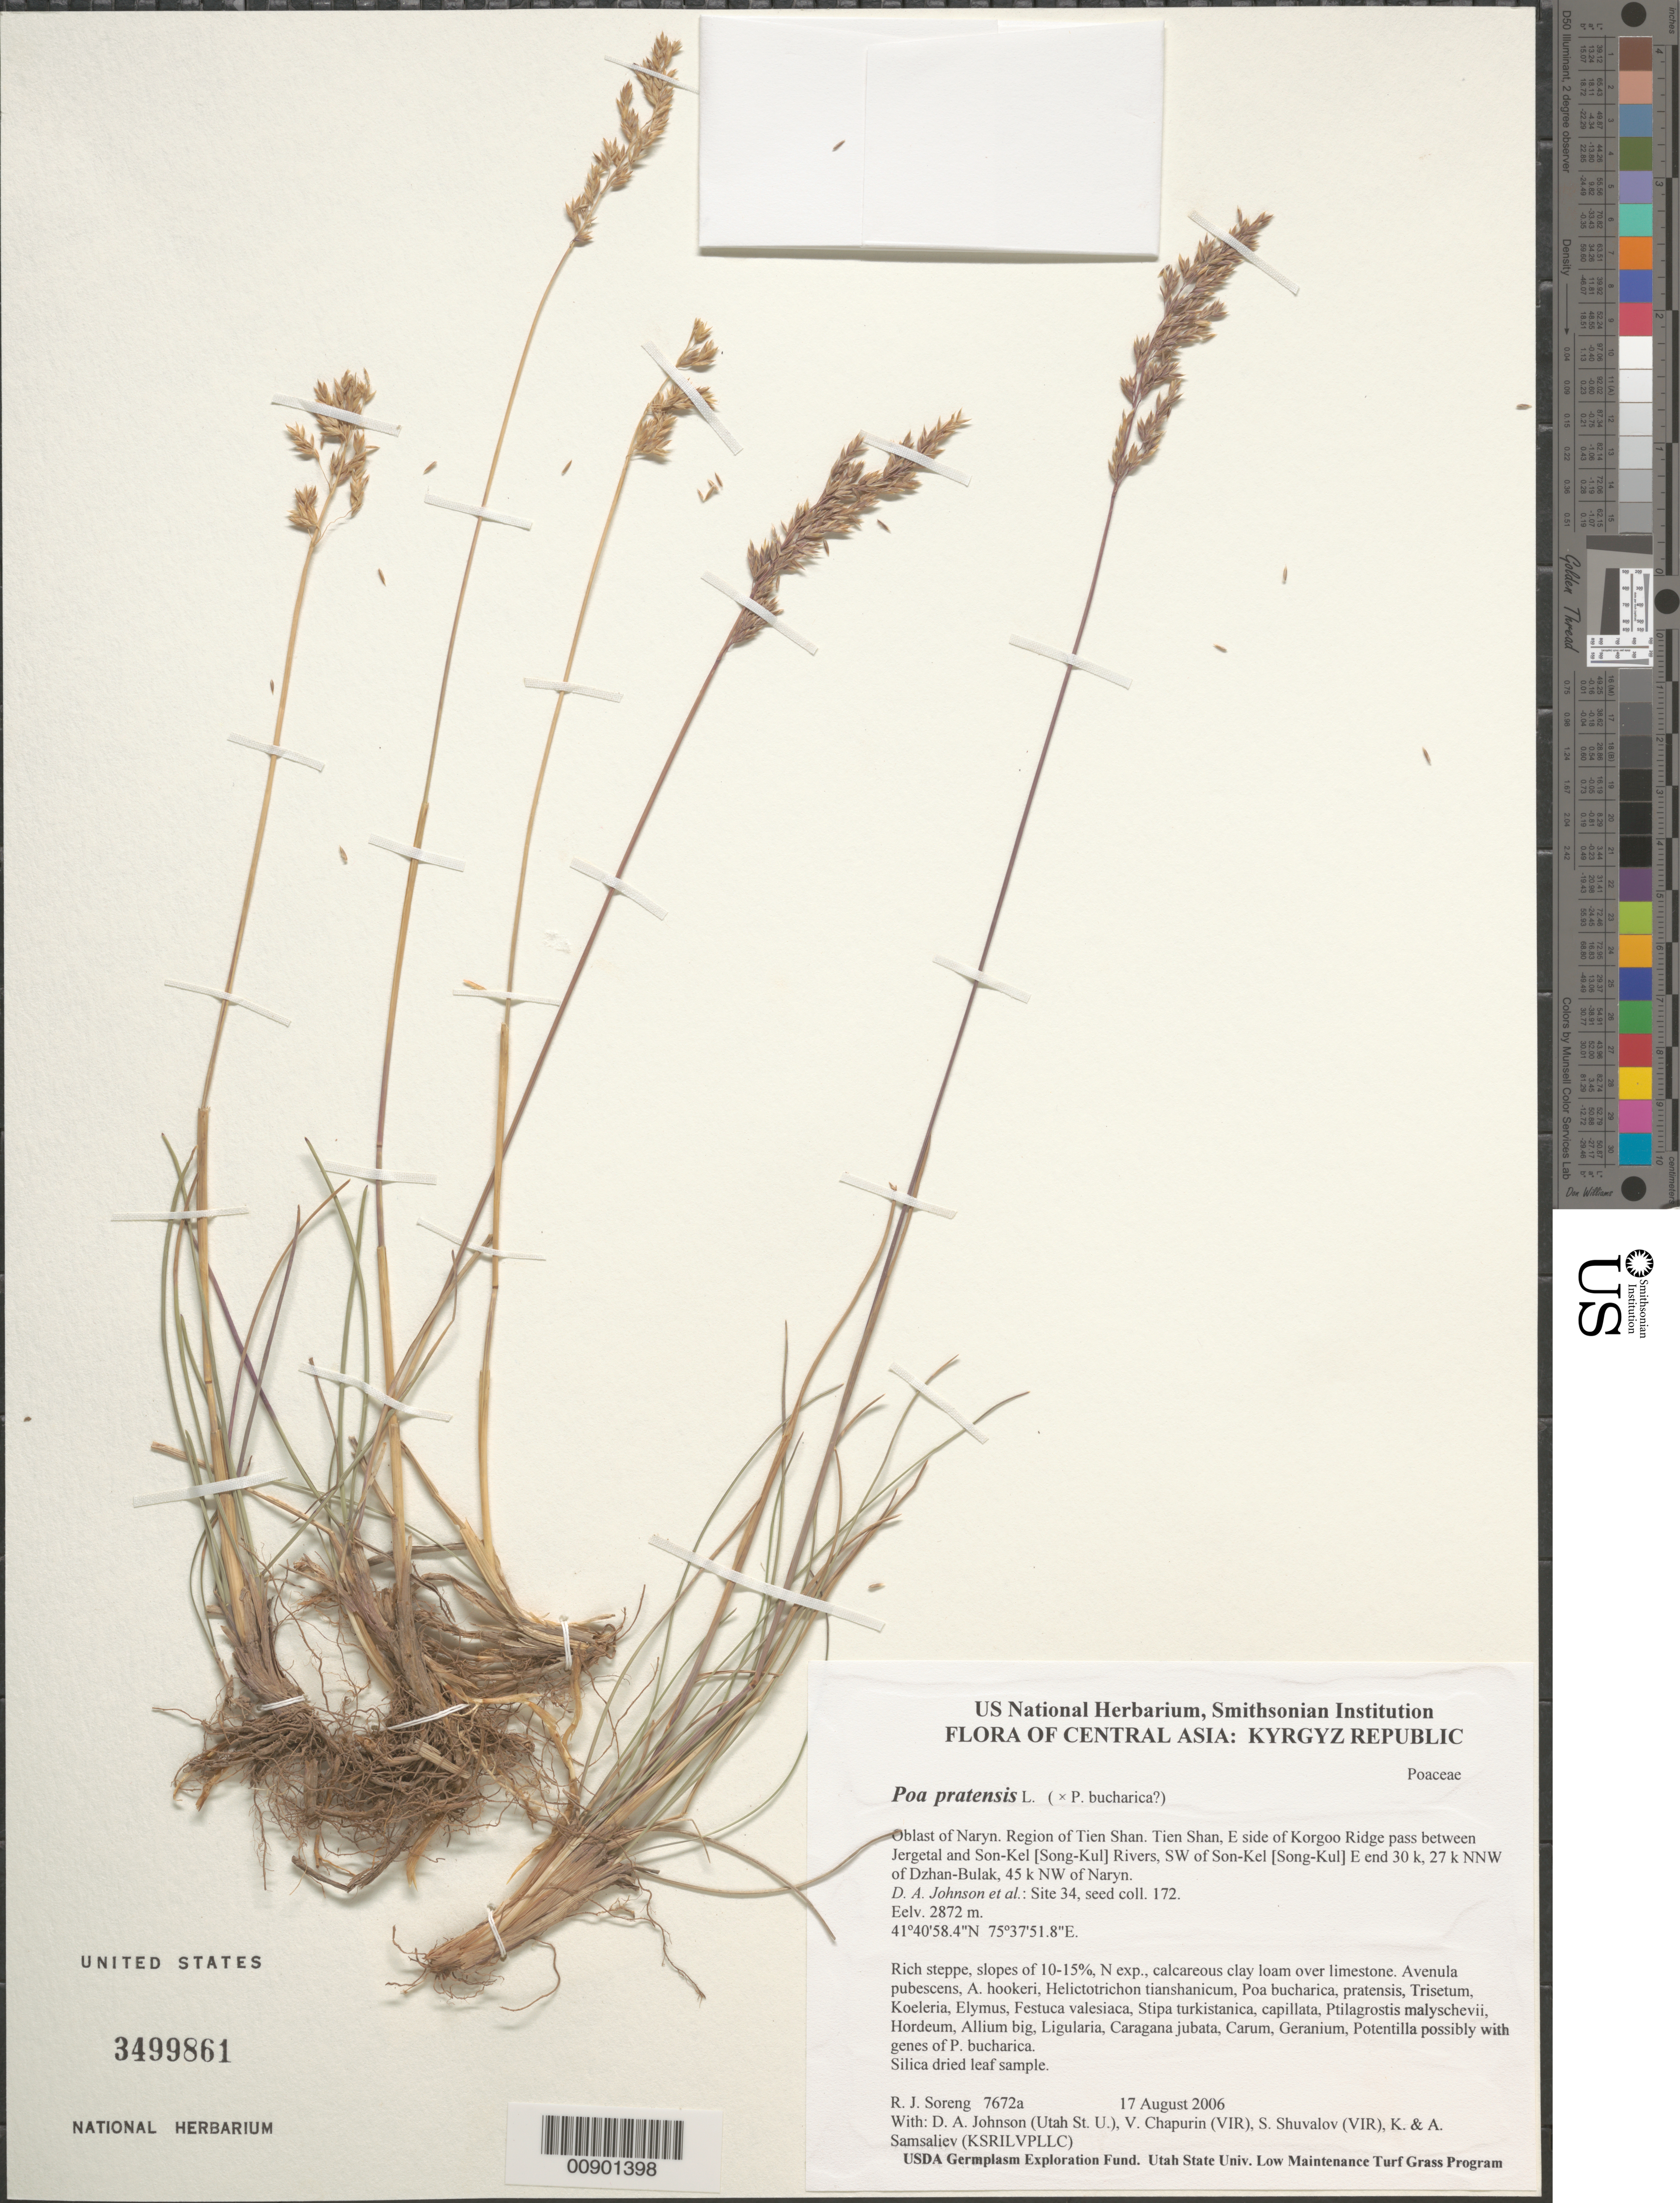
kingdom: Plantae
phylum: Tracheophyta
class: Liliopsida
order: Poales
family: Poaceae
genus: Poa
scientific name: Poa pratensis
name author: L.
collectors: R. J. Soreng, D. Johnson, S. Shuvalov, V. Chapurin, K. Samsaliev & A. Samsaliev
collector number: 7672-a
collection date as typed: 17 Aug 2006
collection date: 2006-08-17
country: Kyrgyzstan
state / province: Naryn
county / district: Tien Shan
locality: Tien Shan, E side of Korgoo Ridge pass between Jergetal and Son-Kel Rivers, SW of Son-Kel E end 30 k, 27 km NNW of Dzhan-Bulak, 45 km NW of Naryn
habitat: Rich steppe, slopes of 10-15%, N exp., calcareous clay loam over limestone,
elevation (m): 2872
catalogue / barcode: US 3499861